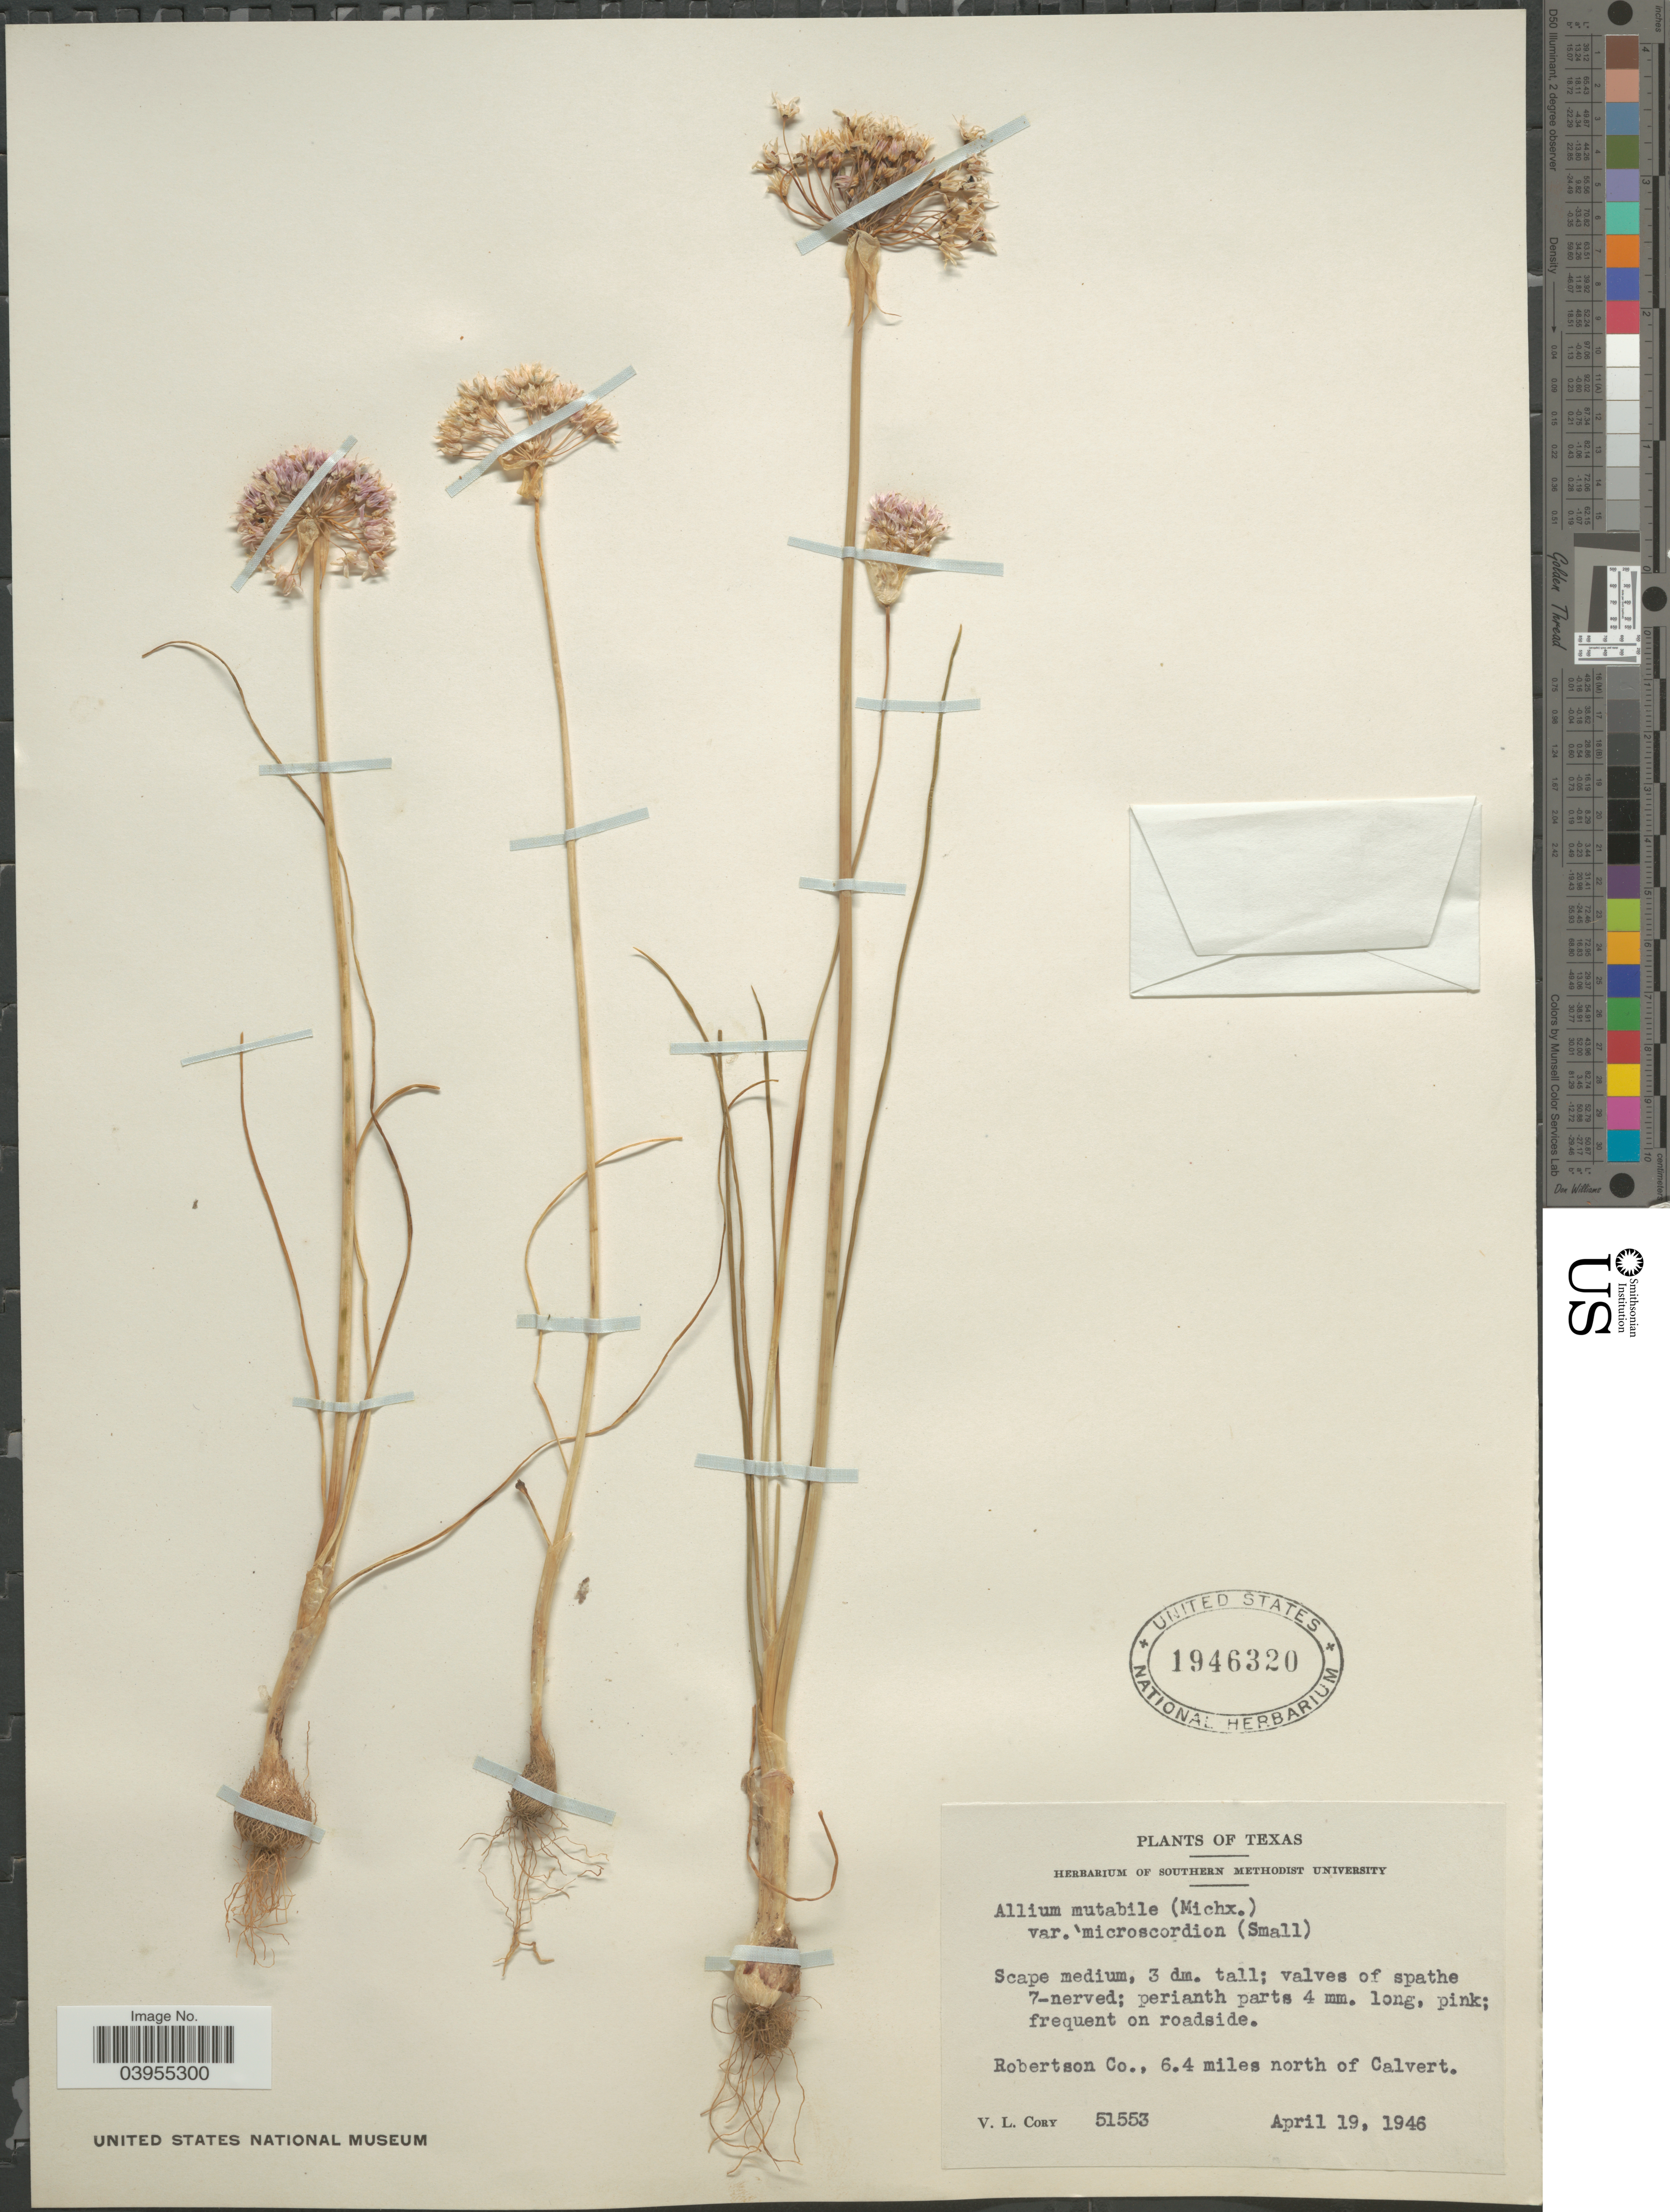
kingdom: Plantae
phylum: Tracheophyta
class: Liliopsida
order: Asparagales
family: Amaryllidaceae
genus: Allium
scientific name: Allium canadense var. lavandulare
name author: (Bates) Ownbey & Aase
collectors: V. Cory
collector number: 51553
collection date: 1946-04-19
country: United States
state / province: Texas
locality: Robertson Co., 6.4 miles north of Calvert.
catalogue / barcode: US 1946320